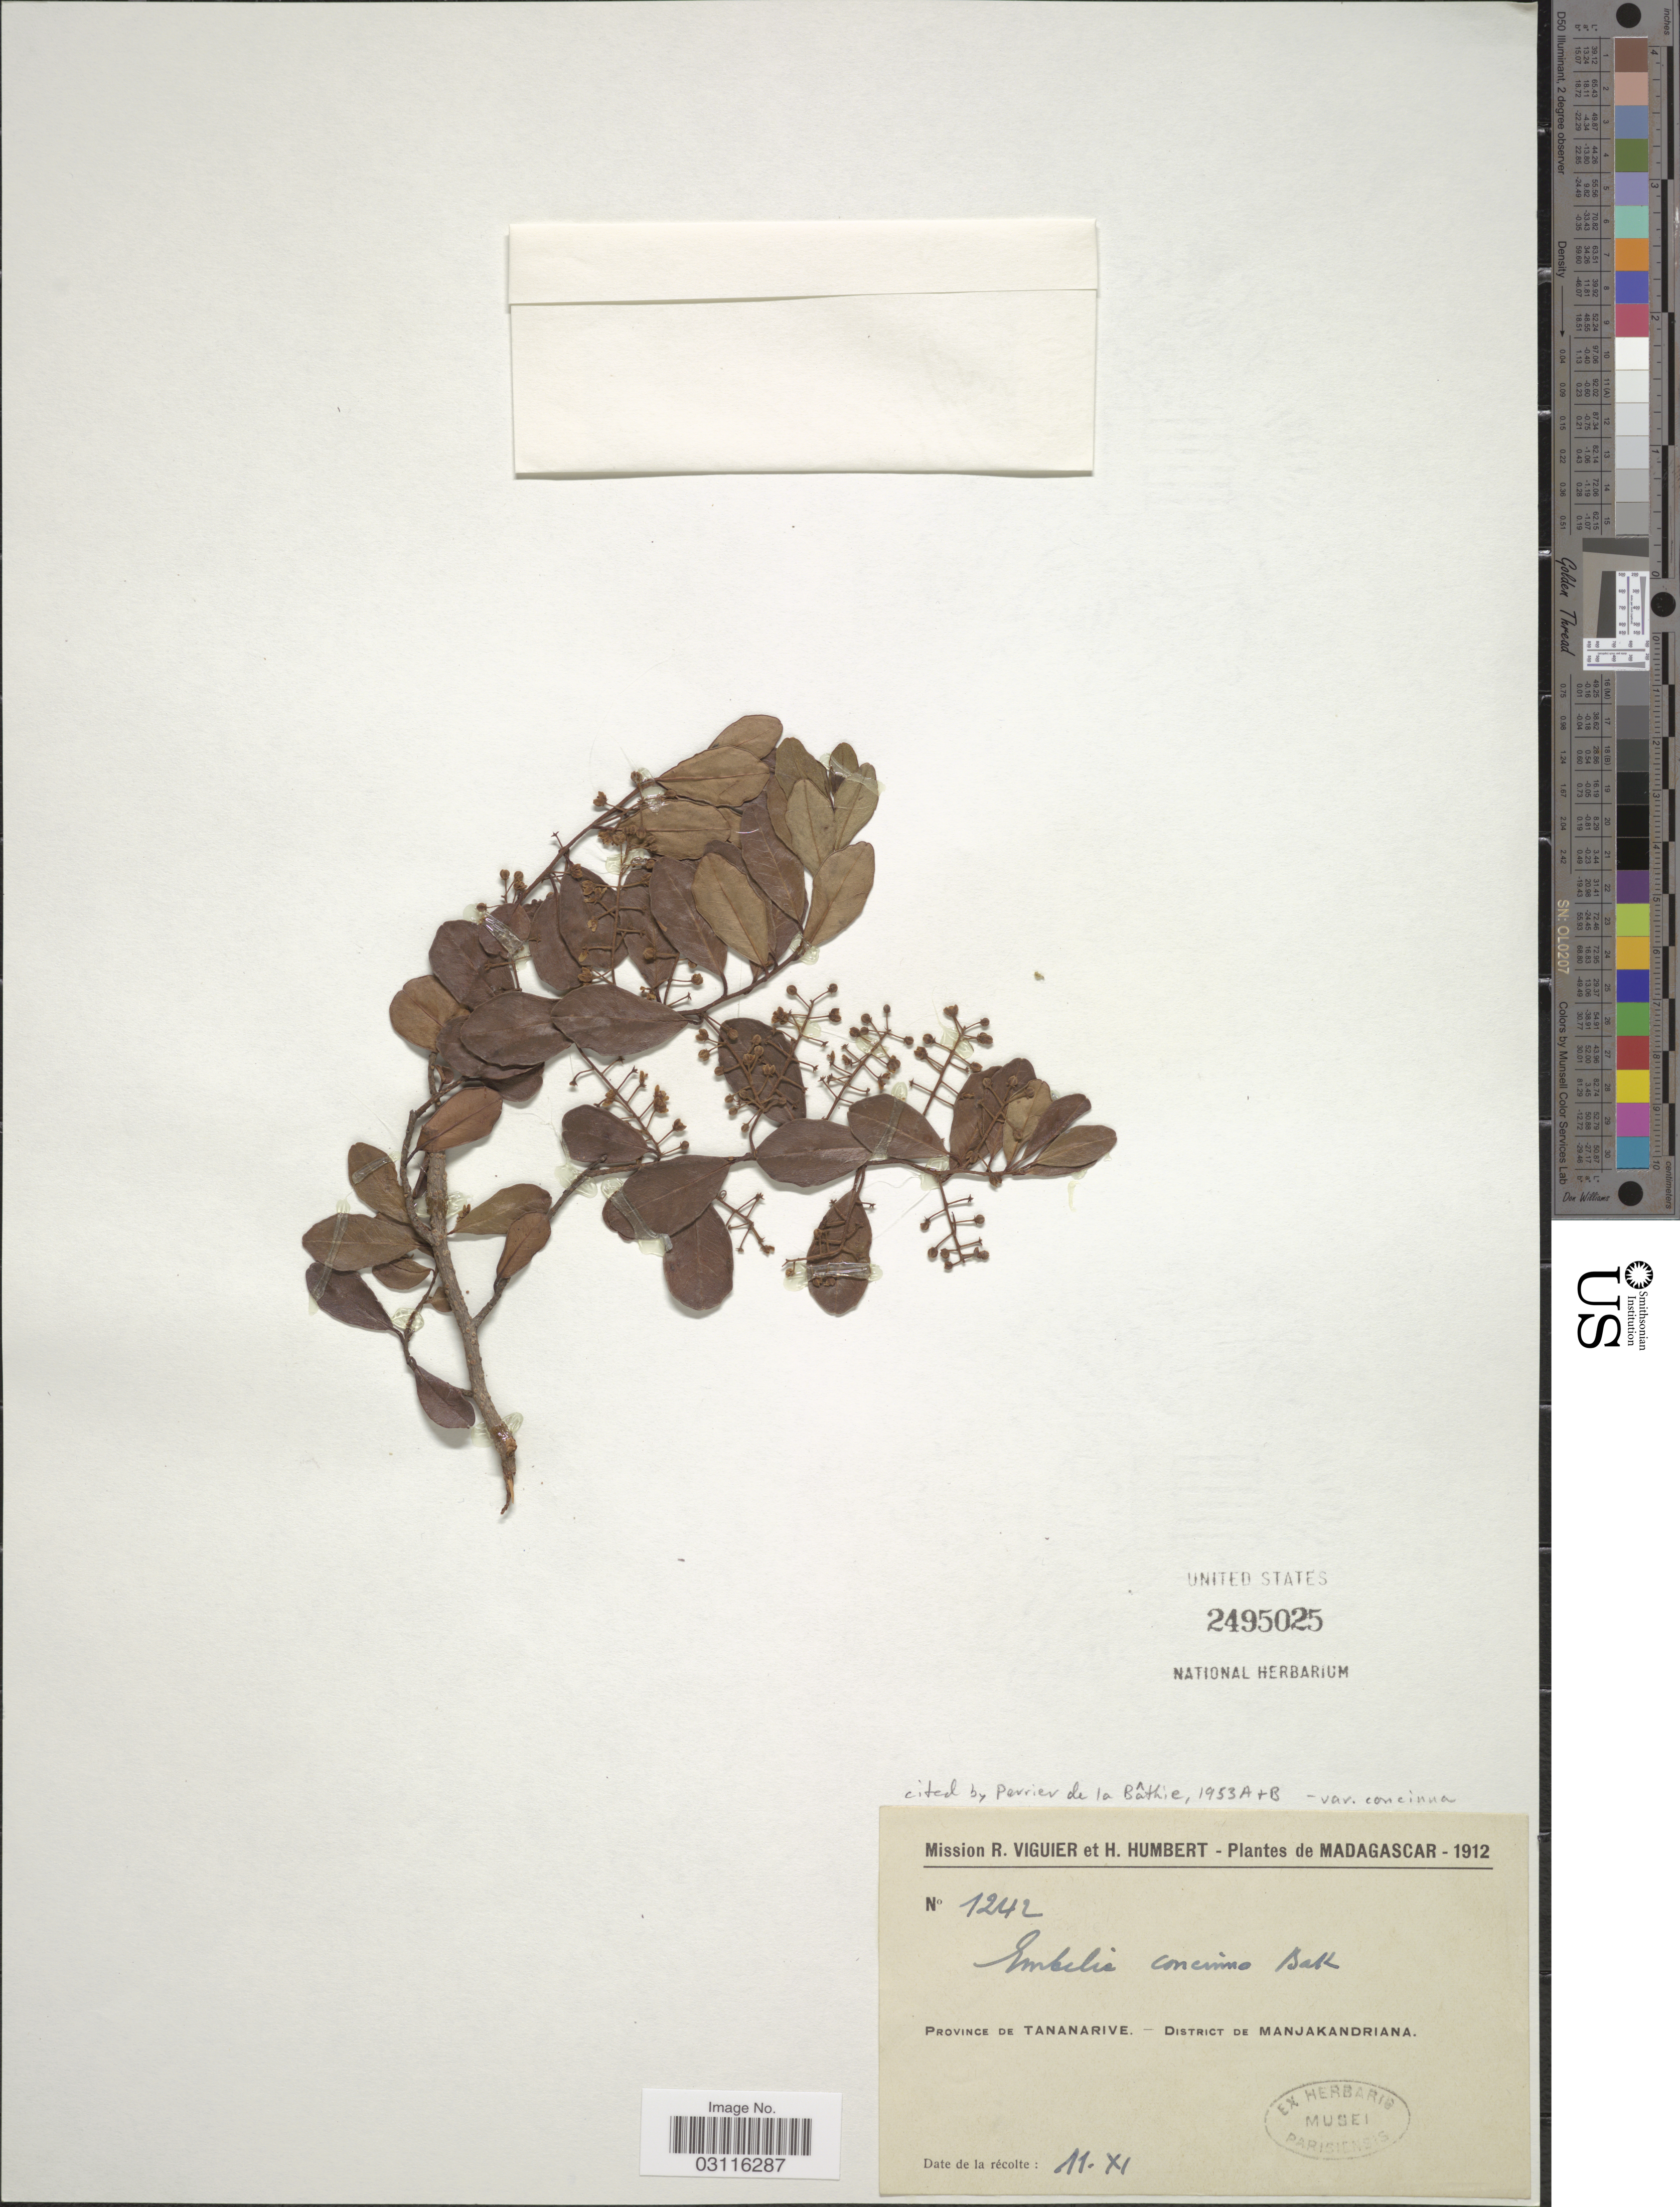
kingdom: Plantae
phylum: Tracheophyta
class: Magnoliopsida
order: Ericales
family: Primulaceae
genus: Embelia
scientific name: Embelia concinna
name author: Baker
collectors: R. Viguier & H. Humbert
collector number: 1242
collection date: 1912-11-11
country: Madagascar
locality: Province de Tananarive.-District de Manjakandriana.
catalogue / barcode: US 2495025